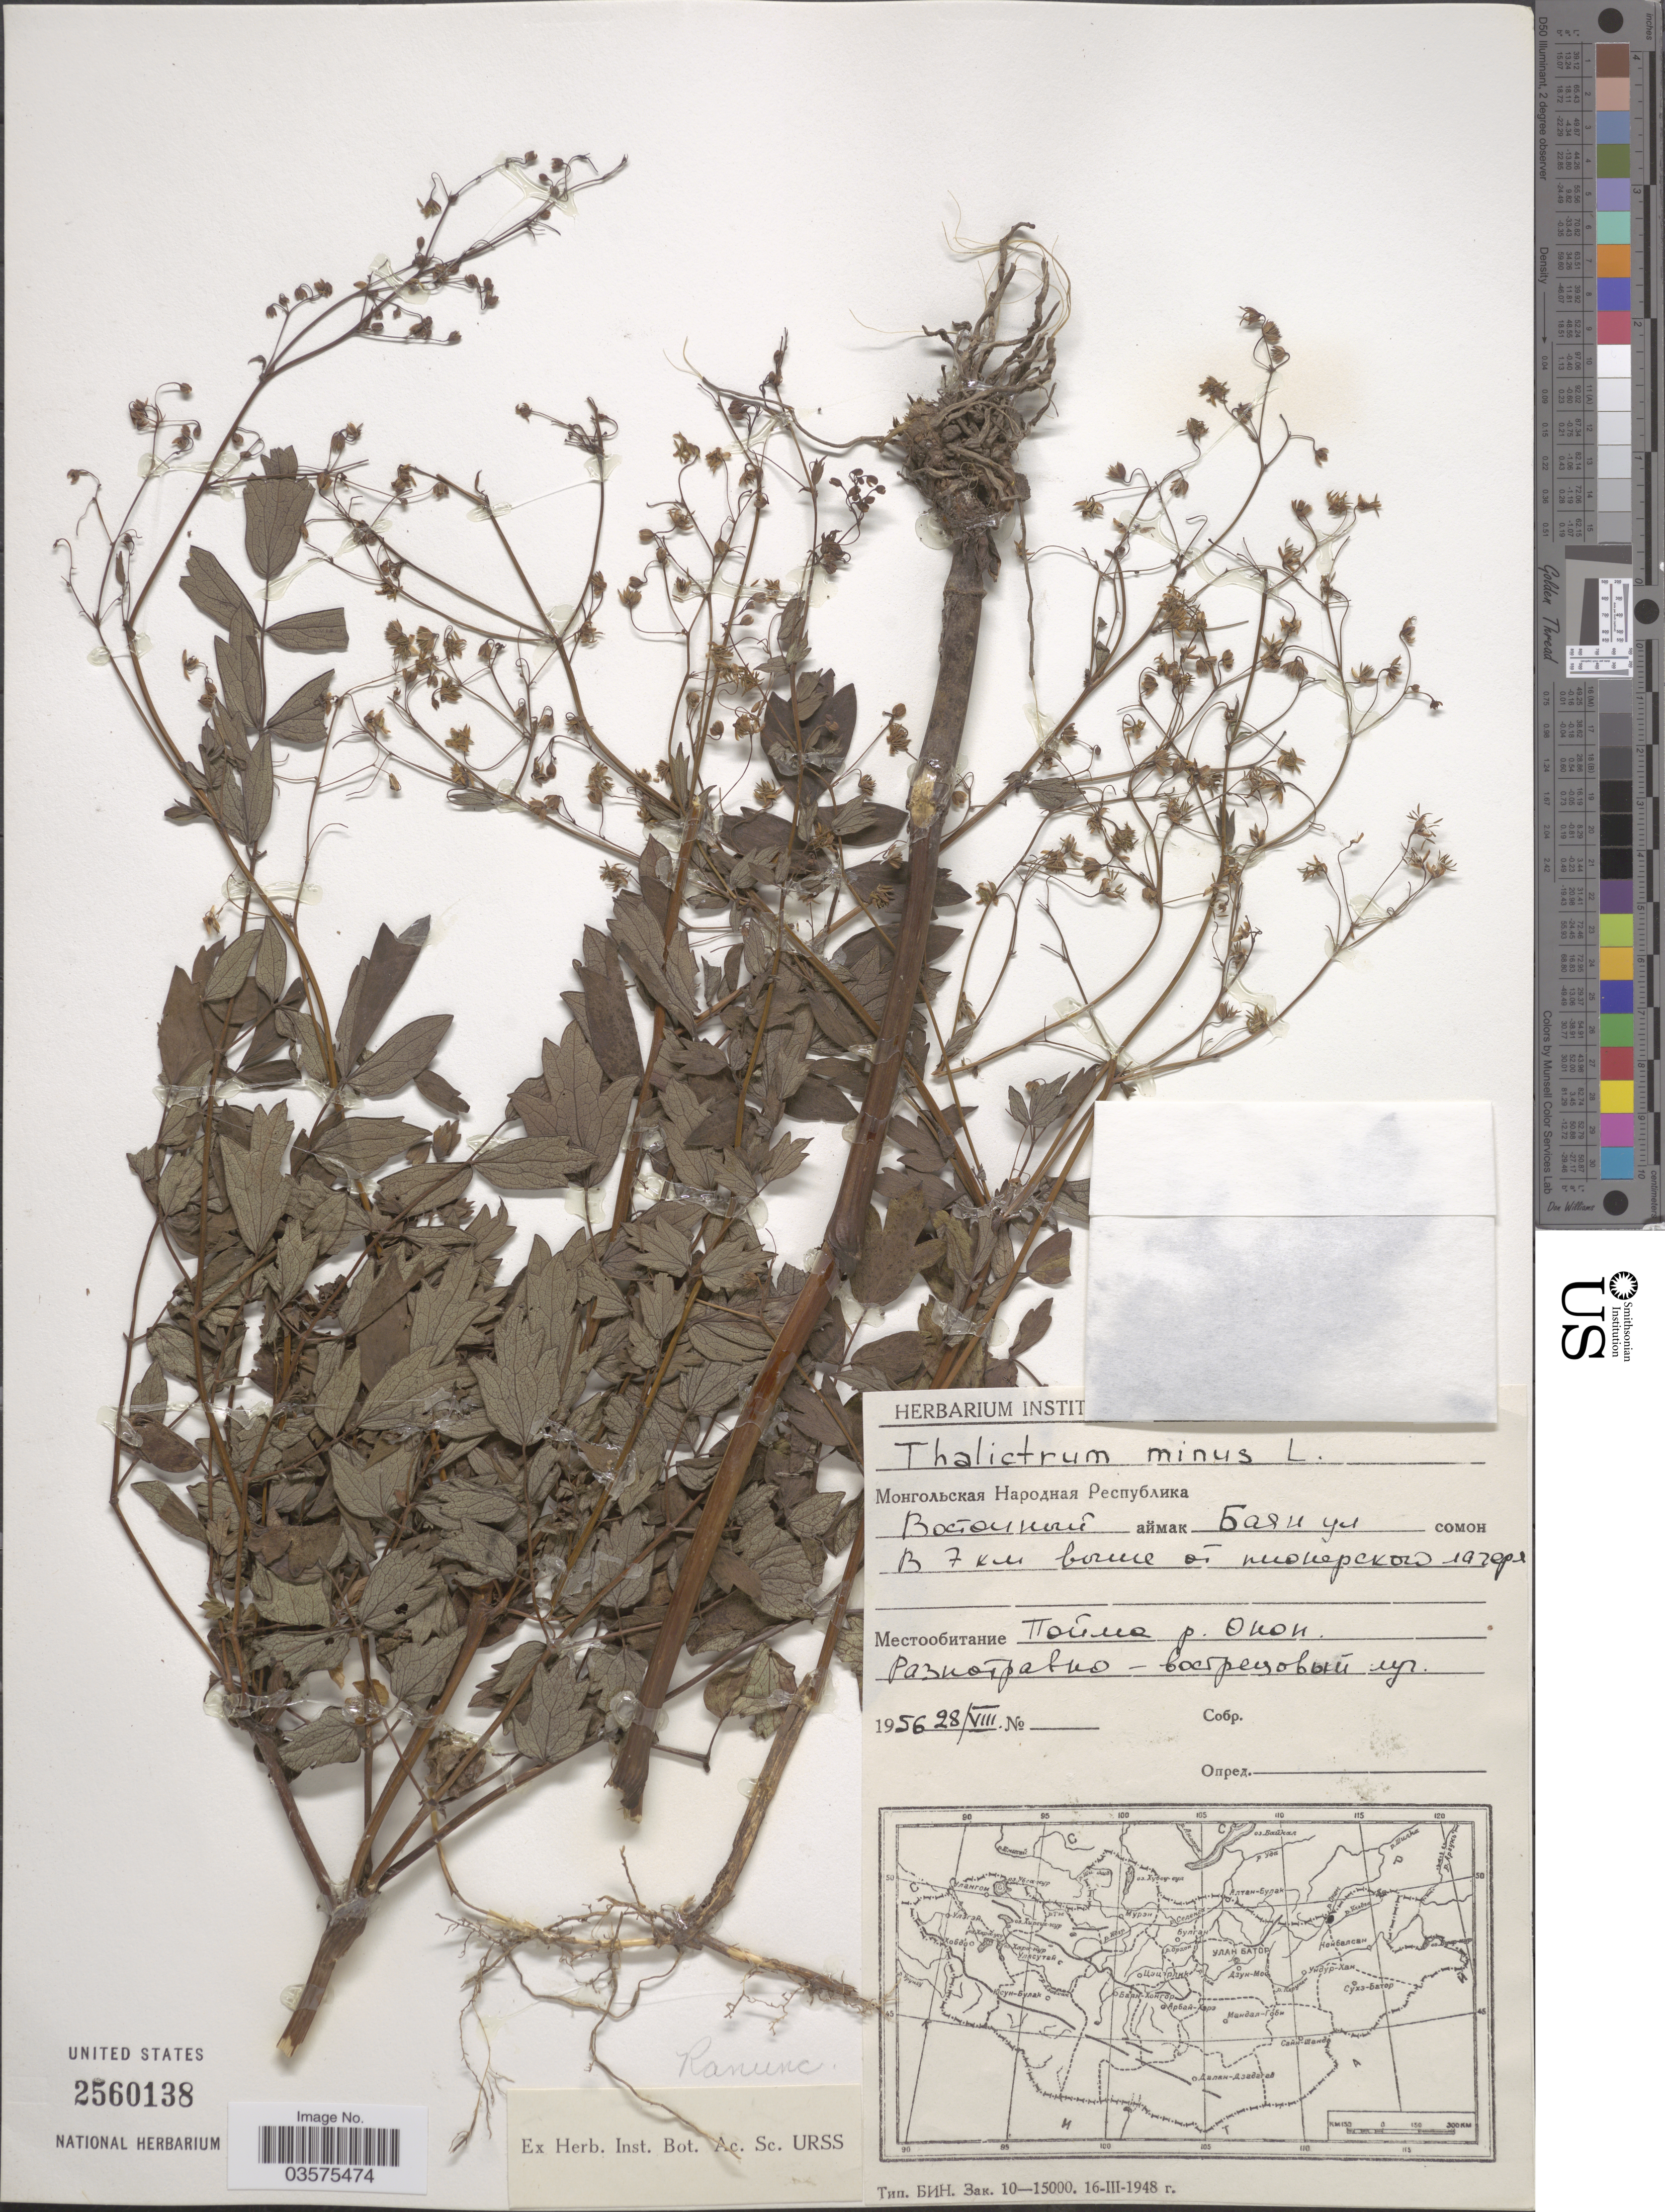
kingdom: Plantae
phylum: Tracheophyta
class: Magnoliopsida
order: Ranunculales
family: Ranunculaceae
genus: Thalictrum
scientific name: Thalictrum minus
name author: L.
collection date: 1956-08-28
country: Mongolia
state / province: Hentiy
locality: Floodplain of River Onon.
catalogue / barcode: US 2560138